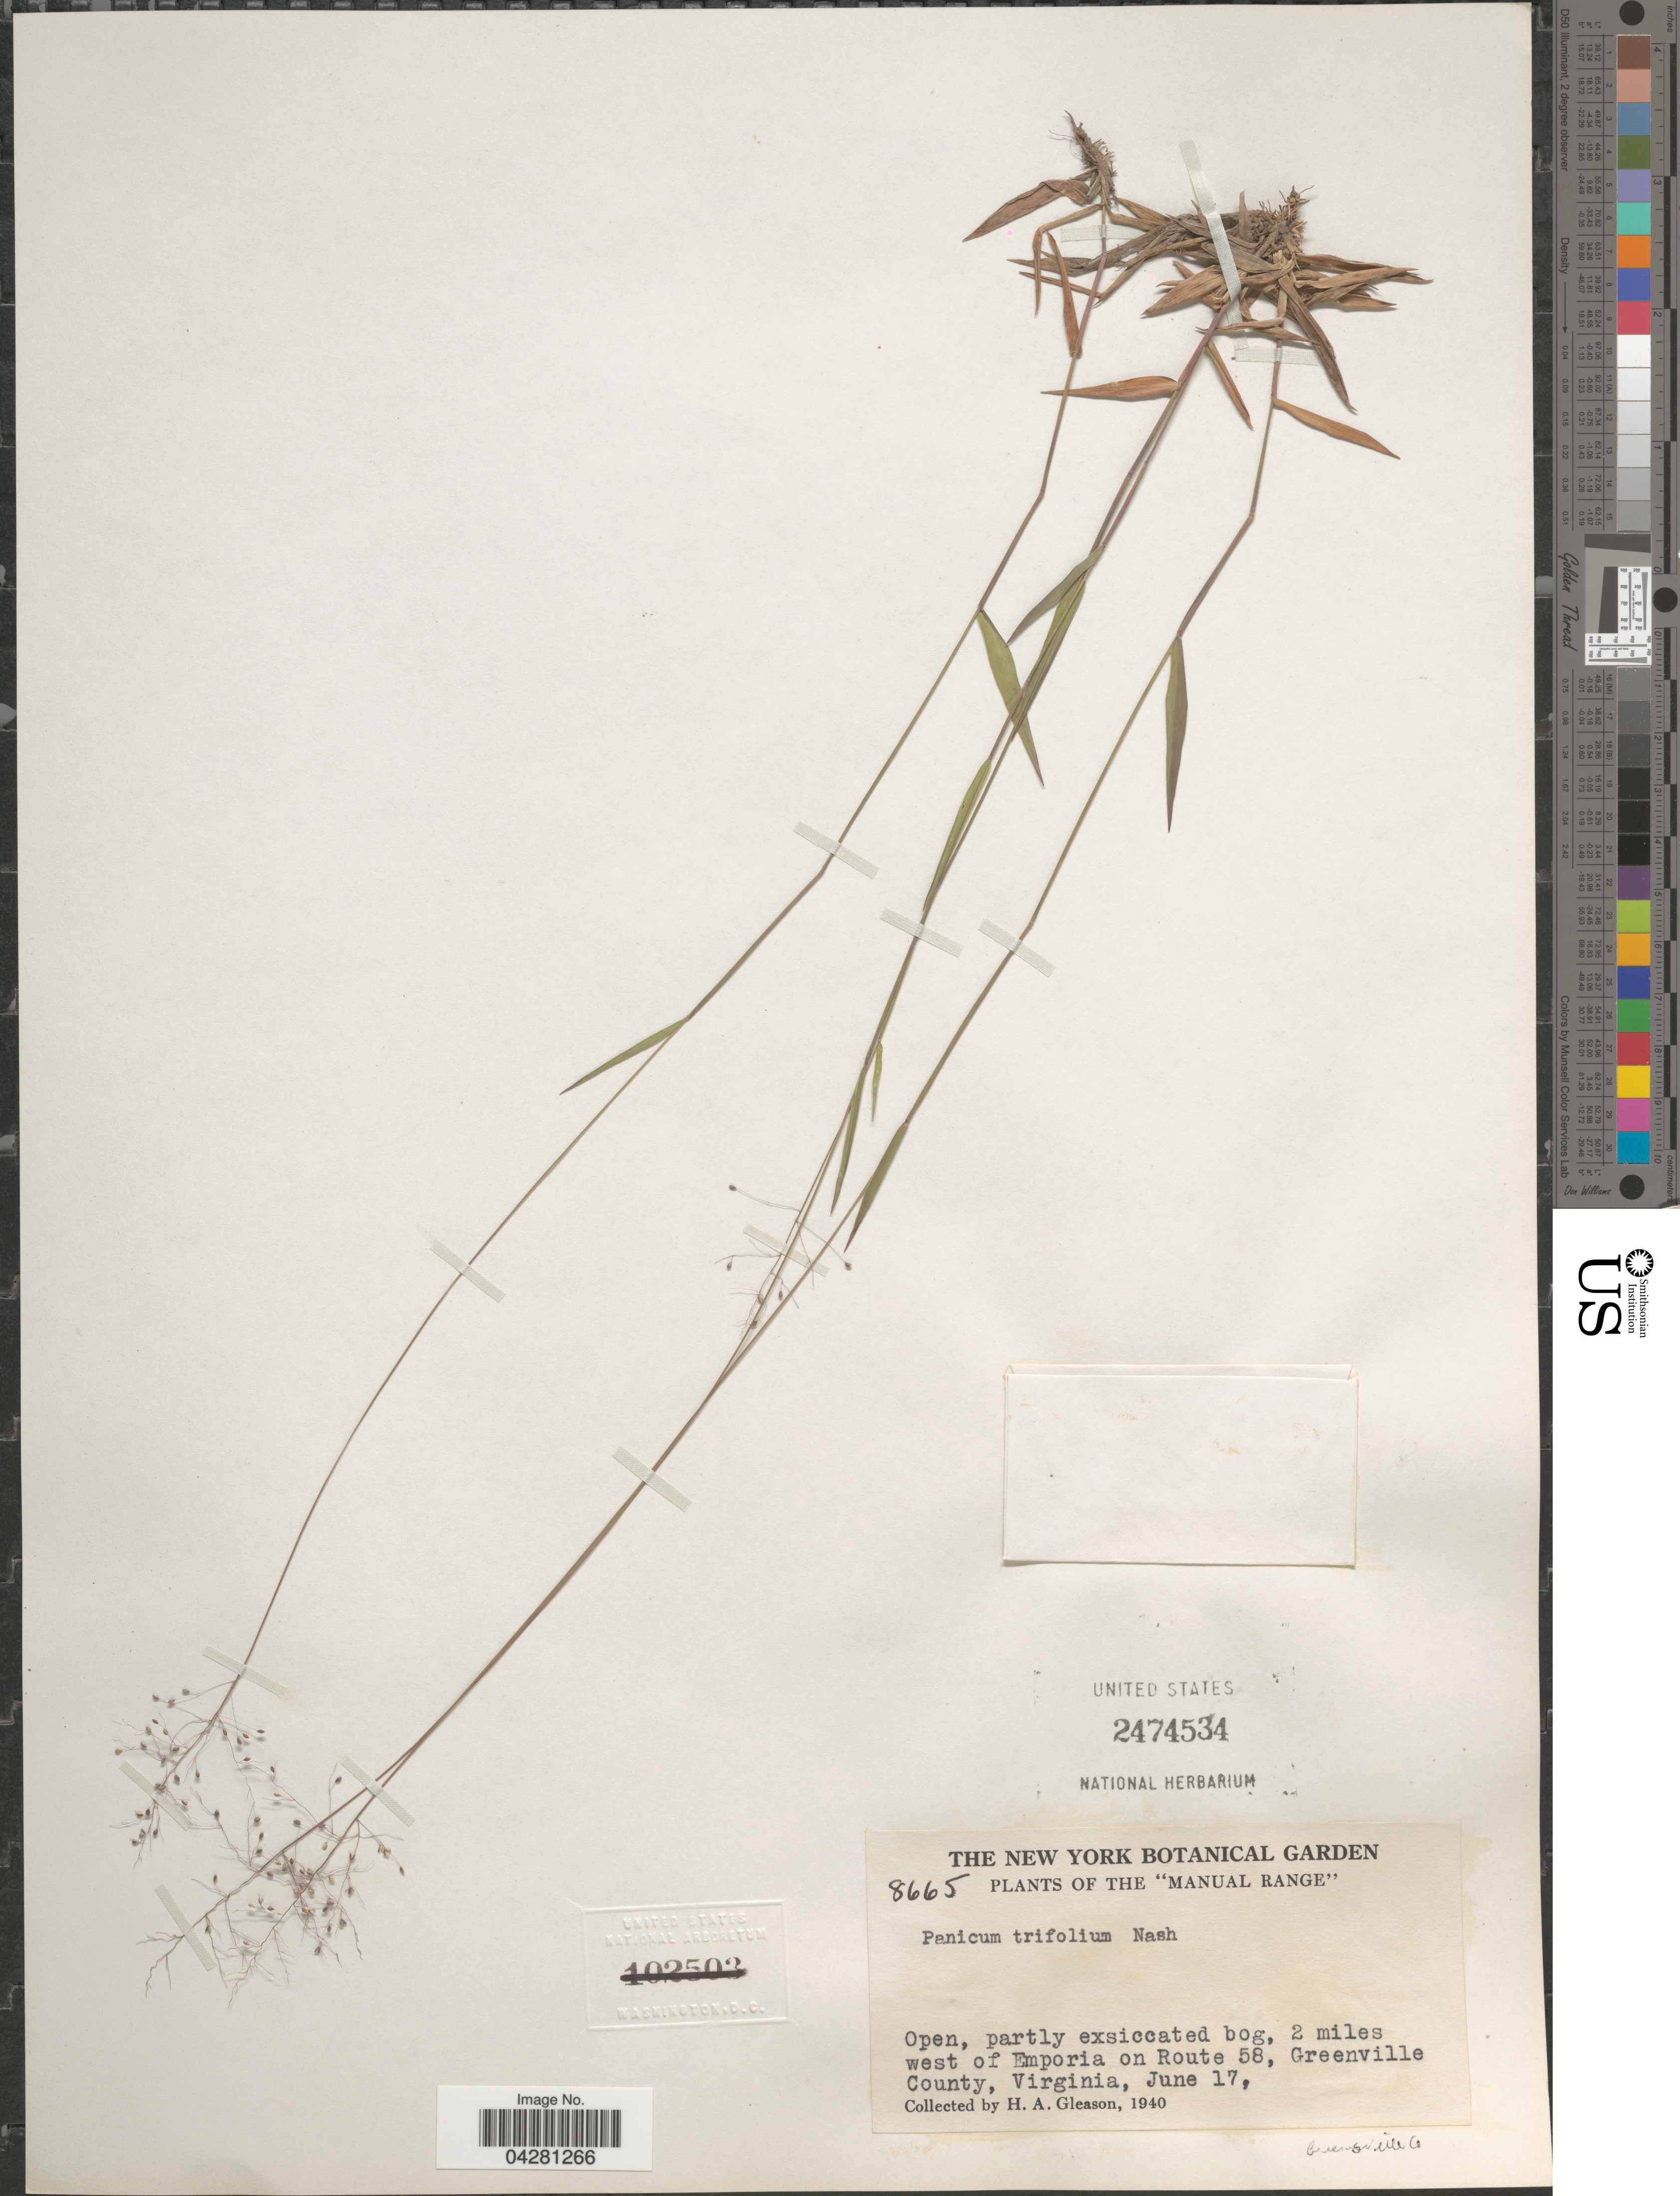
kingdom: Plantae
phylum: Tracheophyta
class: Liliopsida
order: Poales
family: Poaceae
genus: Dichanthelium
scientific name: Dichanthelium dichotomum var. unciphyllum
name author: (Trin.) Davidse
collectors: H. A. Gleason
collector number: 8665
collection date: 1940-06-17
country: United States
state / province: Virginia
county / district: Greensville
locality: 2 miles W of Emporia on Route 58.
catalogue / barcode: US 2474534